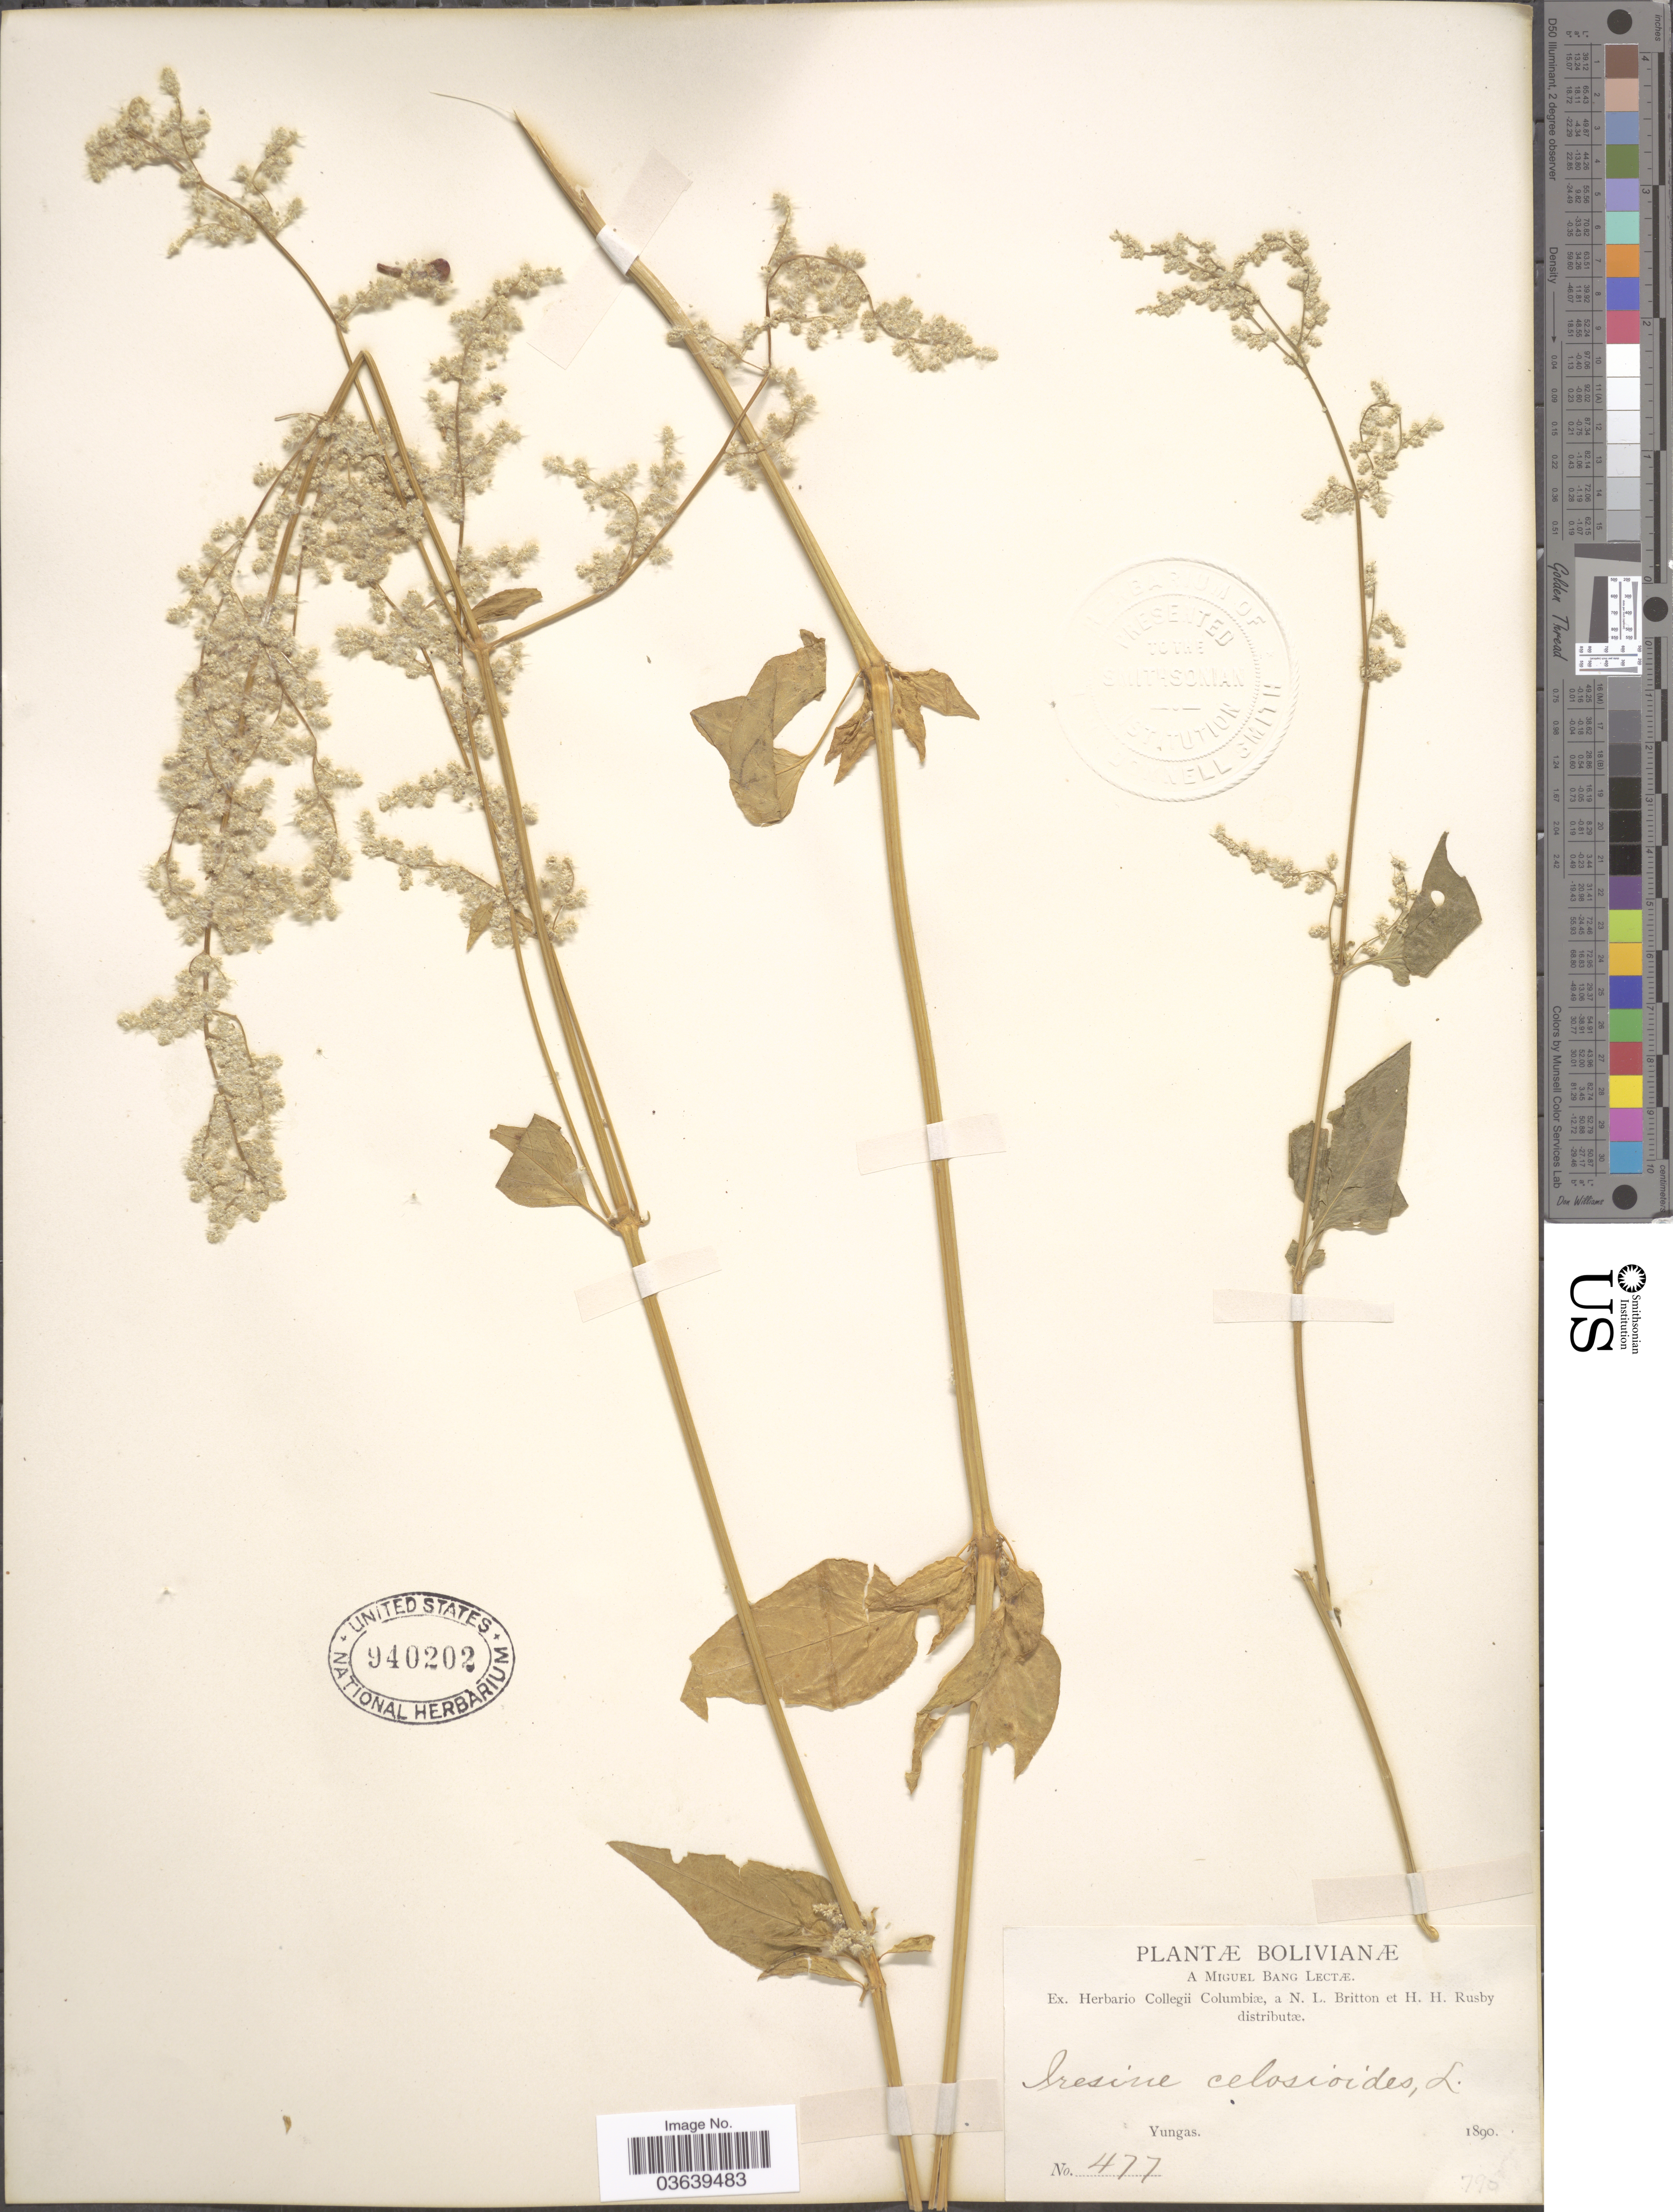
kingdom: Plantae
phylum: Tracheophyta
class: Magnoliopsida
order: Caryophyllales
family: Amaranthaceae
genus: Iresine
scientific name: Iresine celosia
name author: L.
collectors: M. Bang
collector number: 477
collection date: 1890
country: Bolivia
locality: Yungas.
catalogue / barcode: US 940202